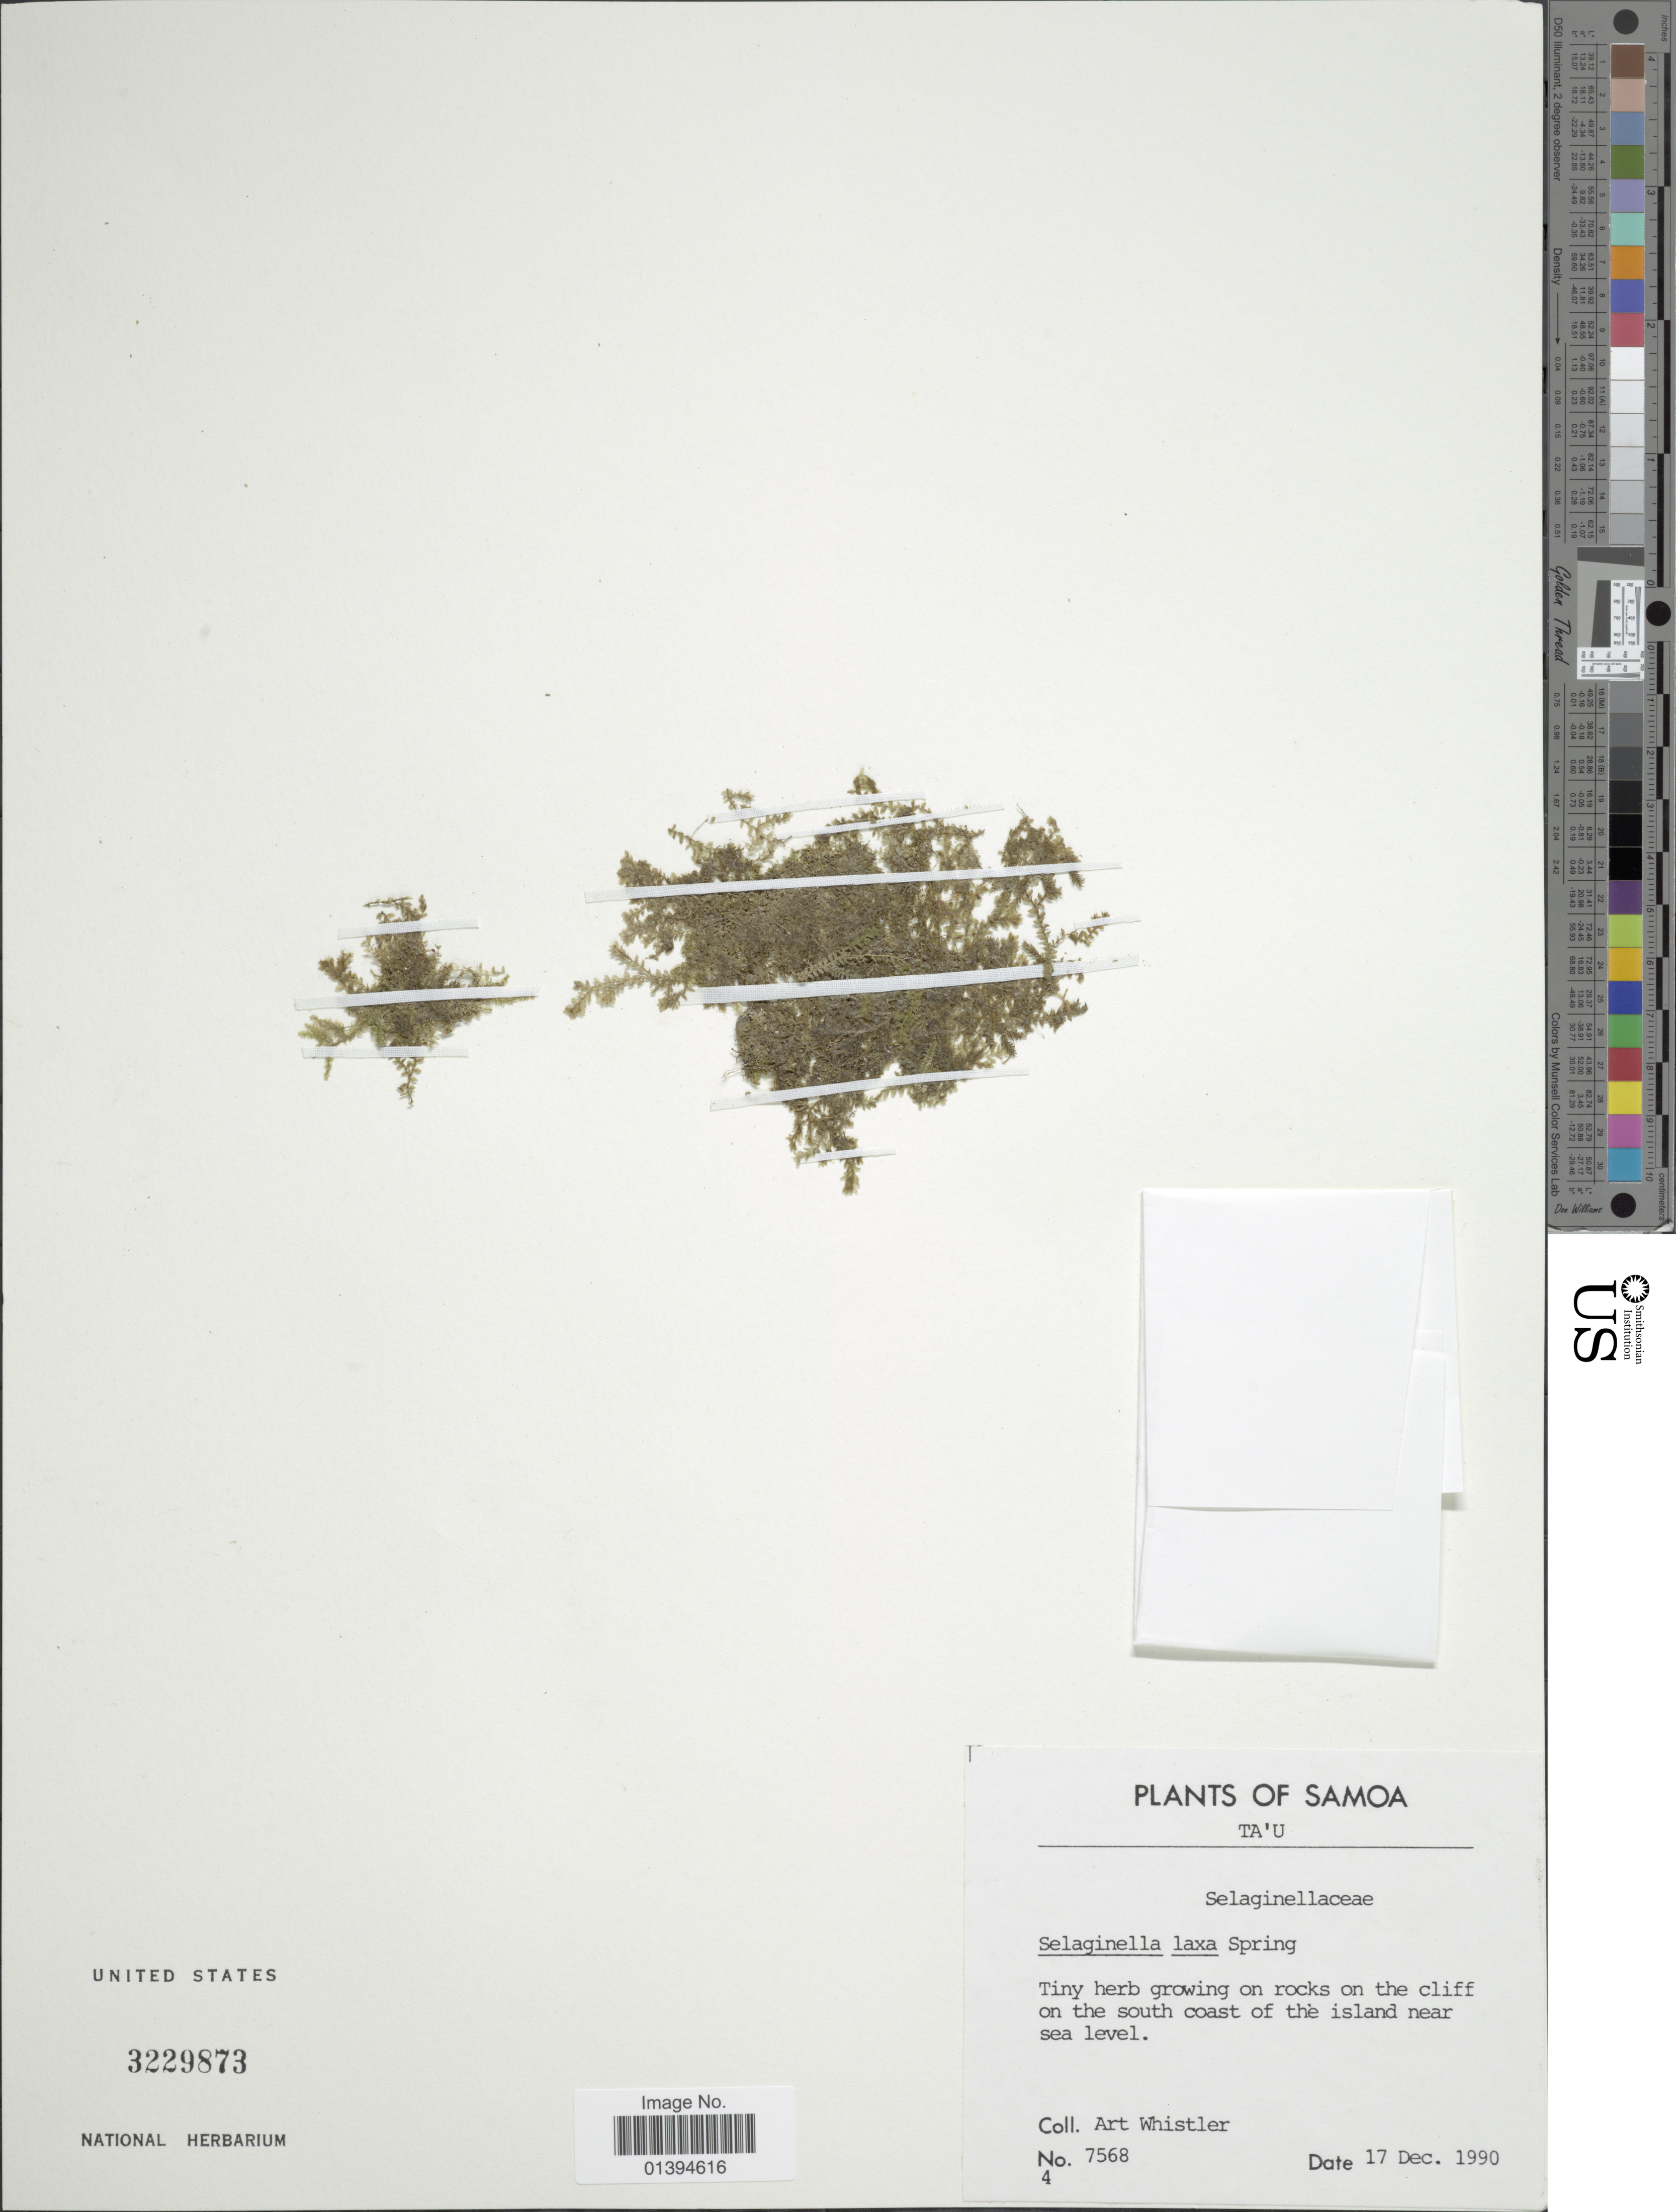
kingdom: Plantae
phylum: Tracheophyta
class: Lycopodiopsida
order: Selaginellales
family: Selaginellaceae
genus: Selaginella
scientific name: Selaginella laxa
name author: Spring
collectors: A. Whistler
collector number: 7568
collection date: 1990-12-17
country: Samoa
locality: Samoa, Ta'u, on the south coast of the island near sea level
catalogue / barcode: US 3229873